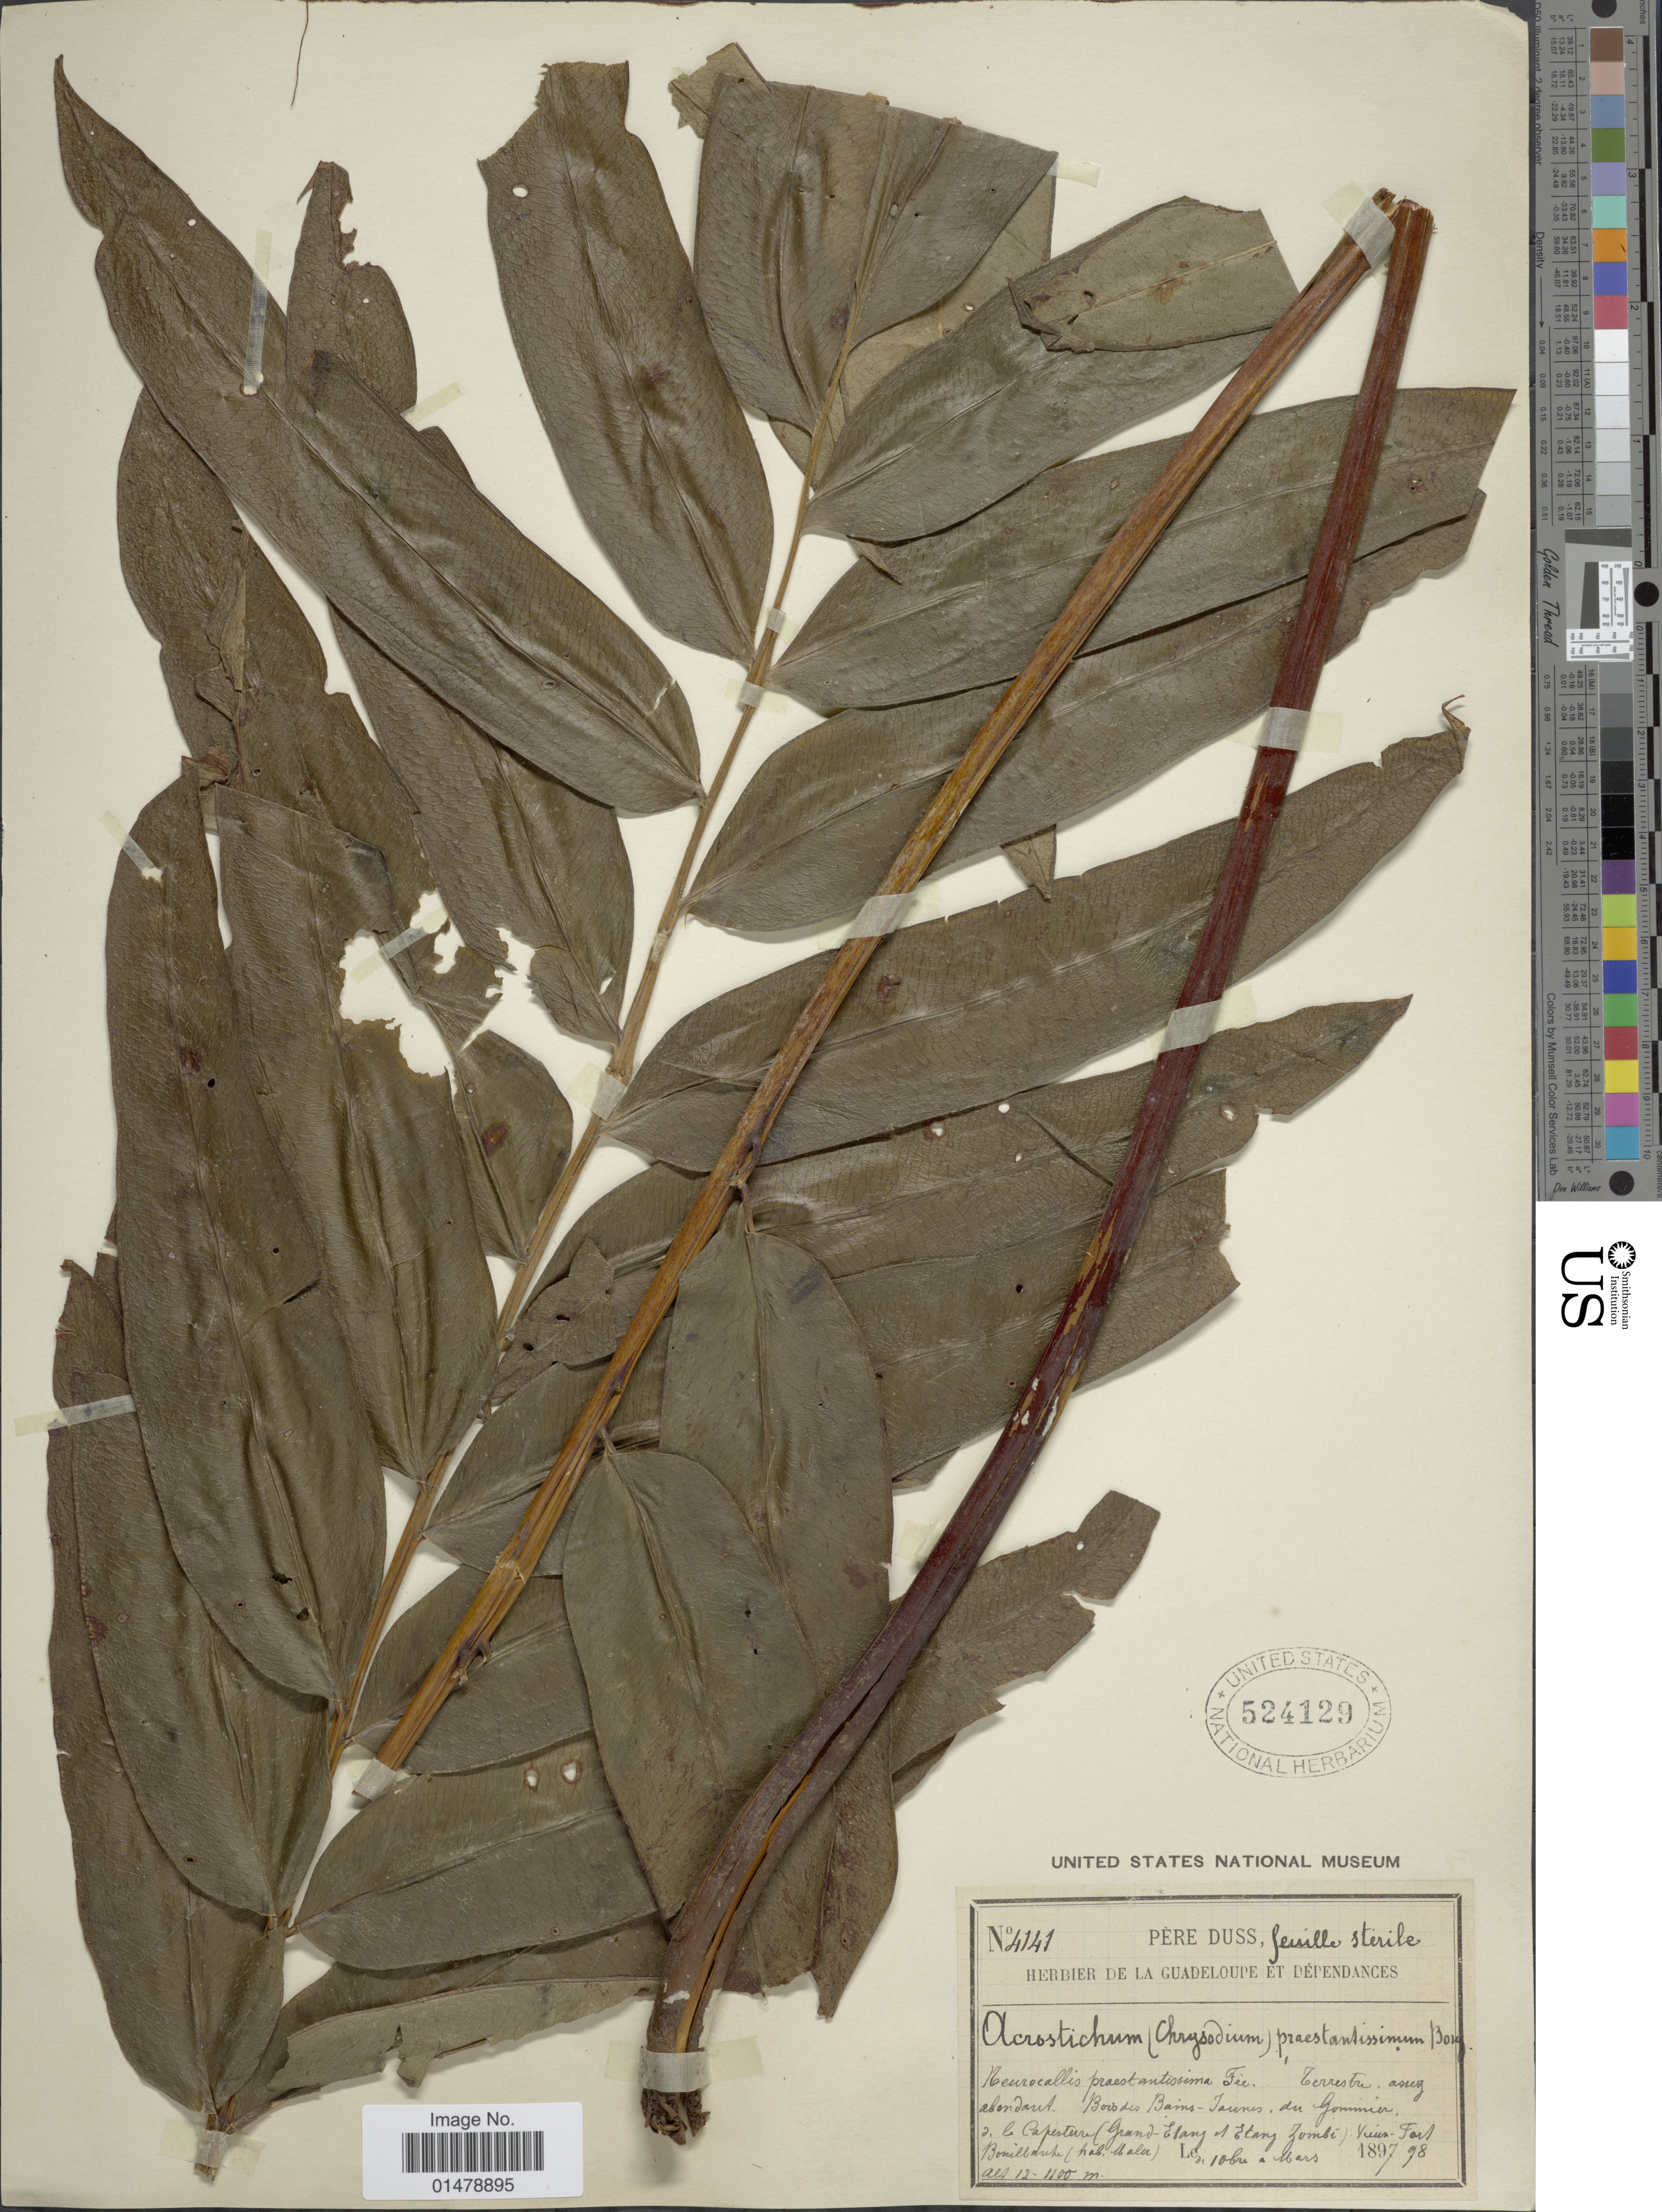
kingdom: Plantae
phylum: Tracheophyta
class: Polypodiopsida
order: Polypodiales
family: Pteridaceae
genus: Pteris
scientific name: Pteris praestantissima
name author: (Bory ex Fée) Christenh.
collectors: Père Duss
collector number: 4141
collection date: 1897-12/1898-03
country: Guadeloupe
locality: Bois des Bains-Jaunes, du Gommier de la Capesterre (Grand Etang et Etang Zombi) Vieux-Fort Bouillante (hab. Maler).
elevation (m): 12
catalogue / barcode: US 524129